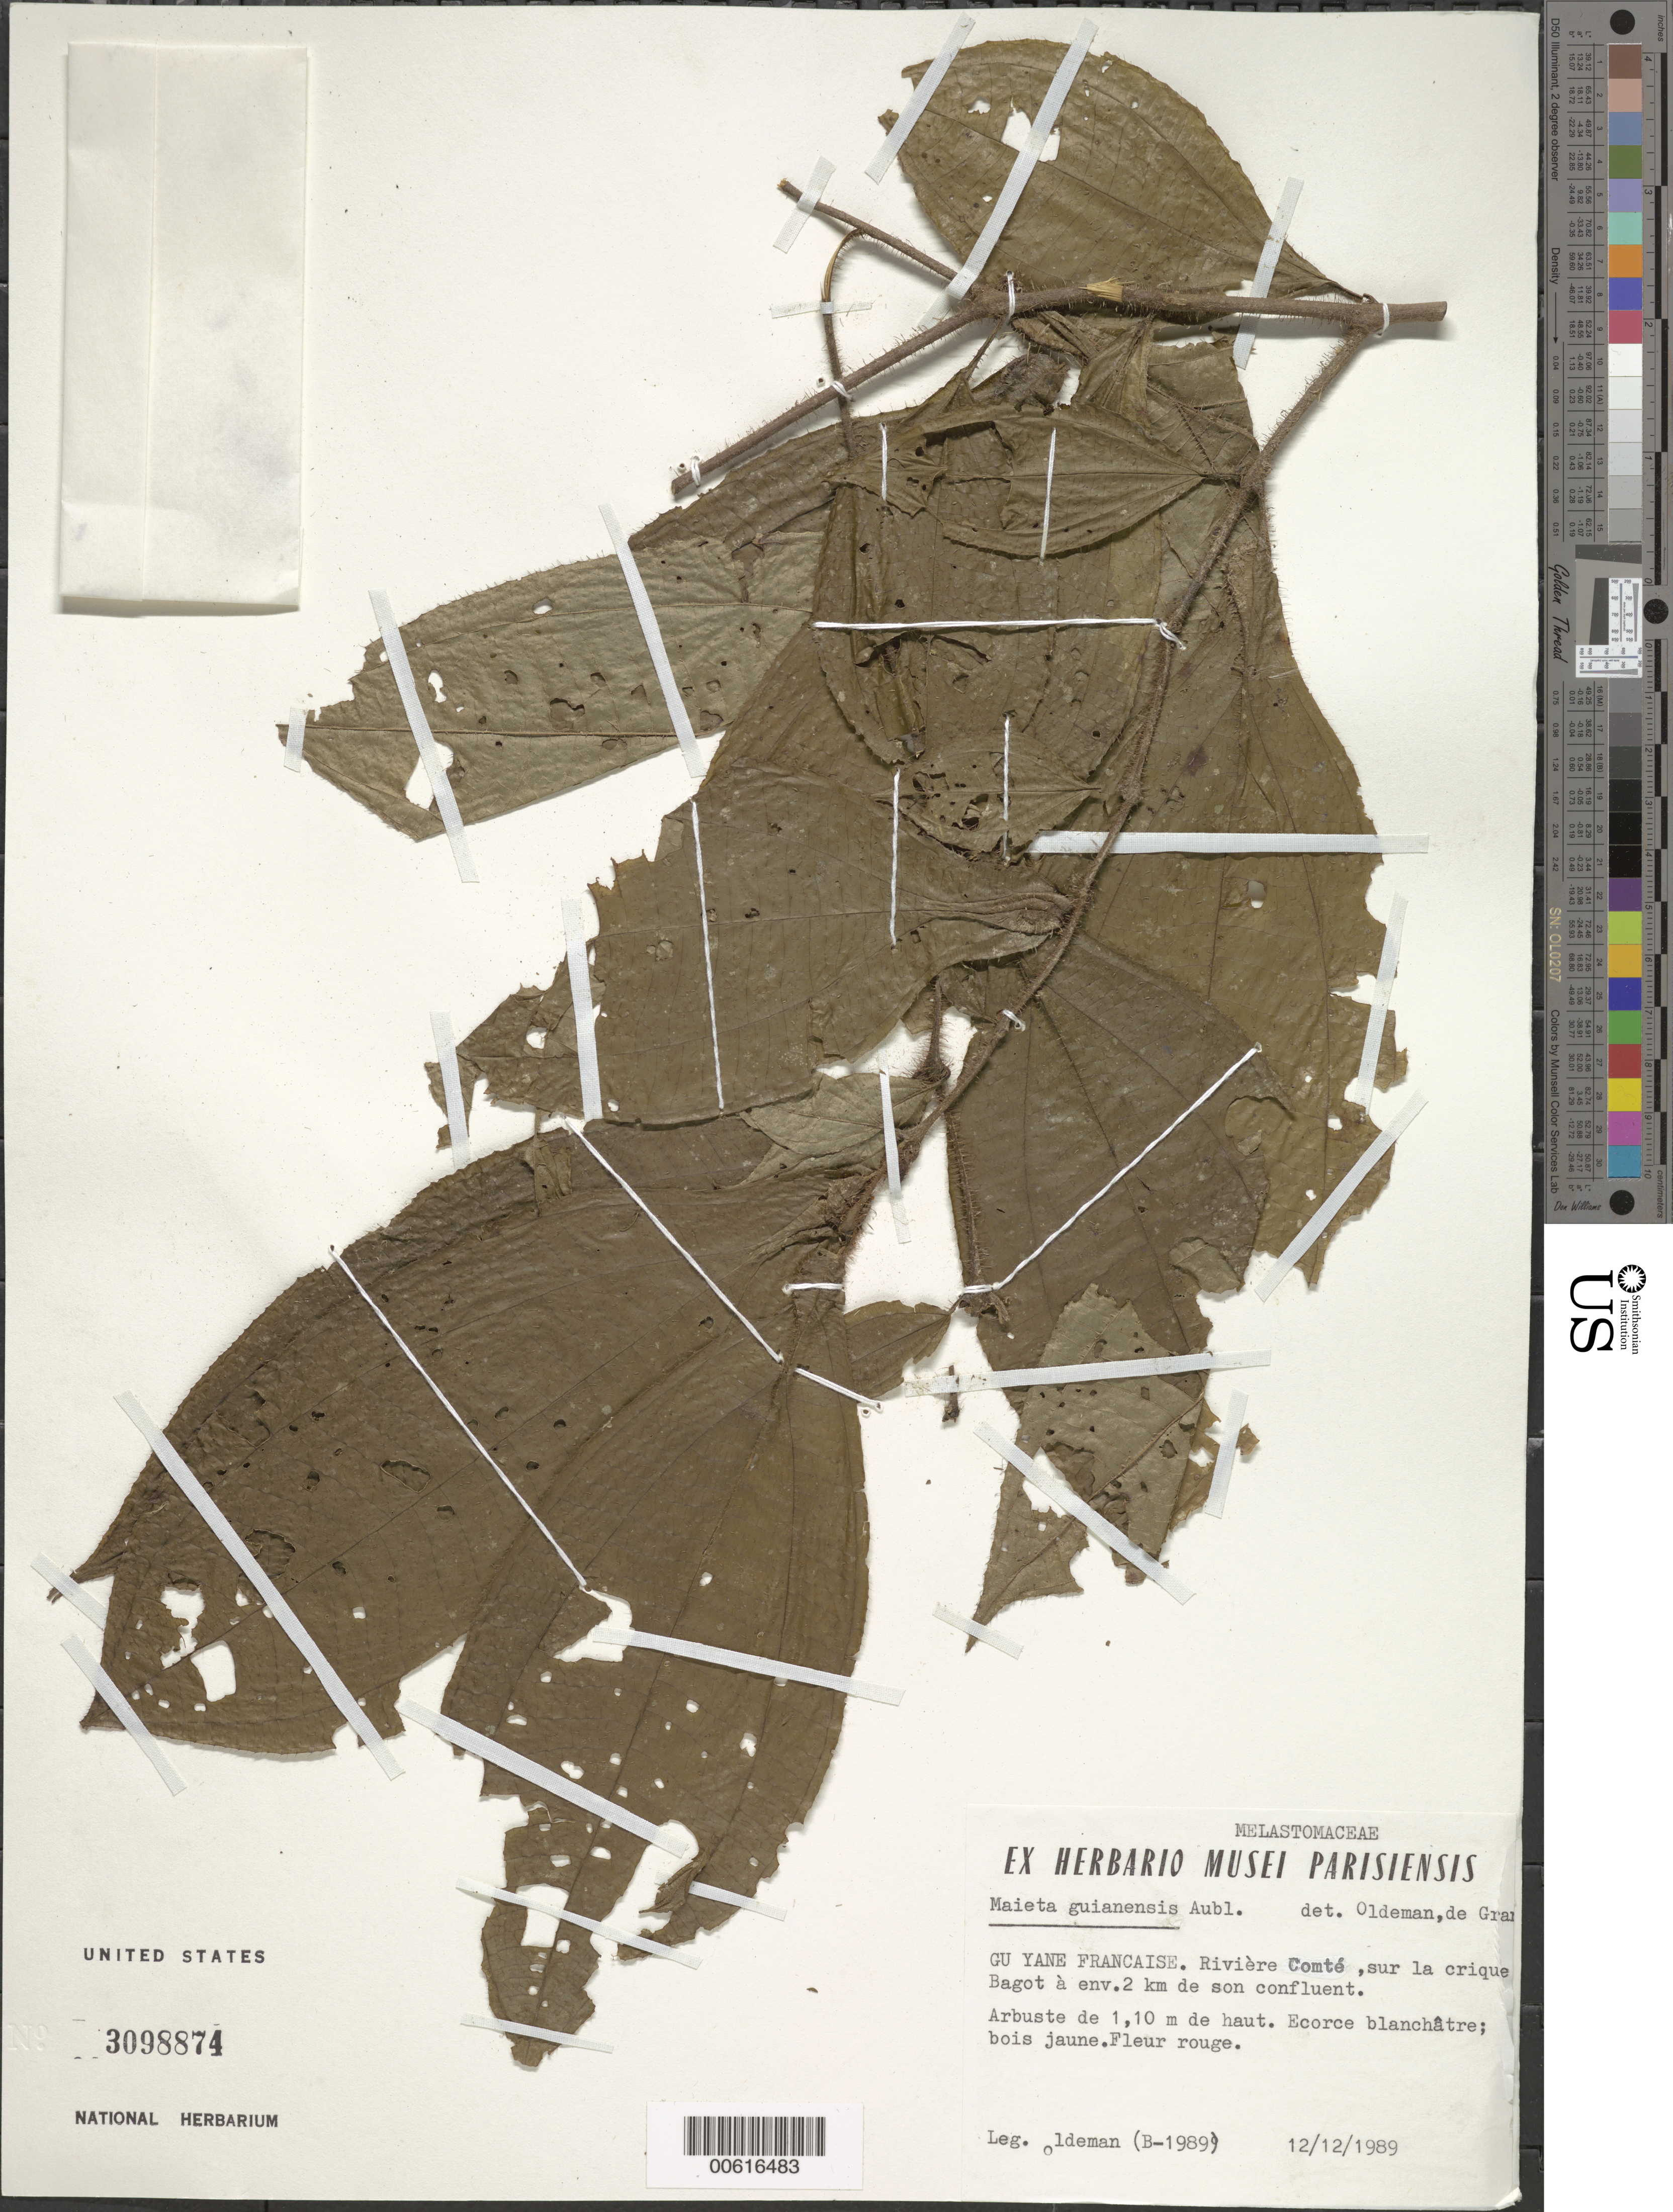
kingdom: Plantae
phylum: Tracheophyta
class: Magnoliopsida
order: Myrtales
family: Melastomataceae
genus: Maieta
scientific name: Maieta guianensis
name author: Aubl.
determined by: Oldeman, R. A. A.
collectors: R. Oldeman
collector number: B 1989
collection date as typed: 12-Dec-89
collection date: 1989-12-12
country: French Guiana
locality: Crique Bagot, Comté R., a env 2km de son confluent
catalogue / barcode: US 3098874